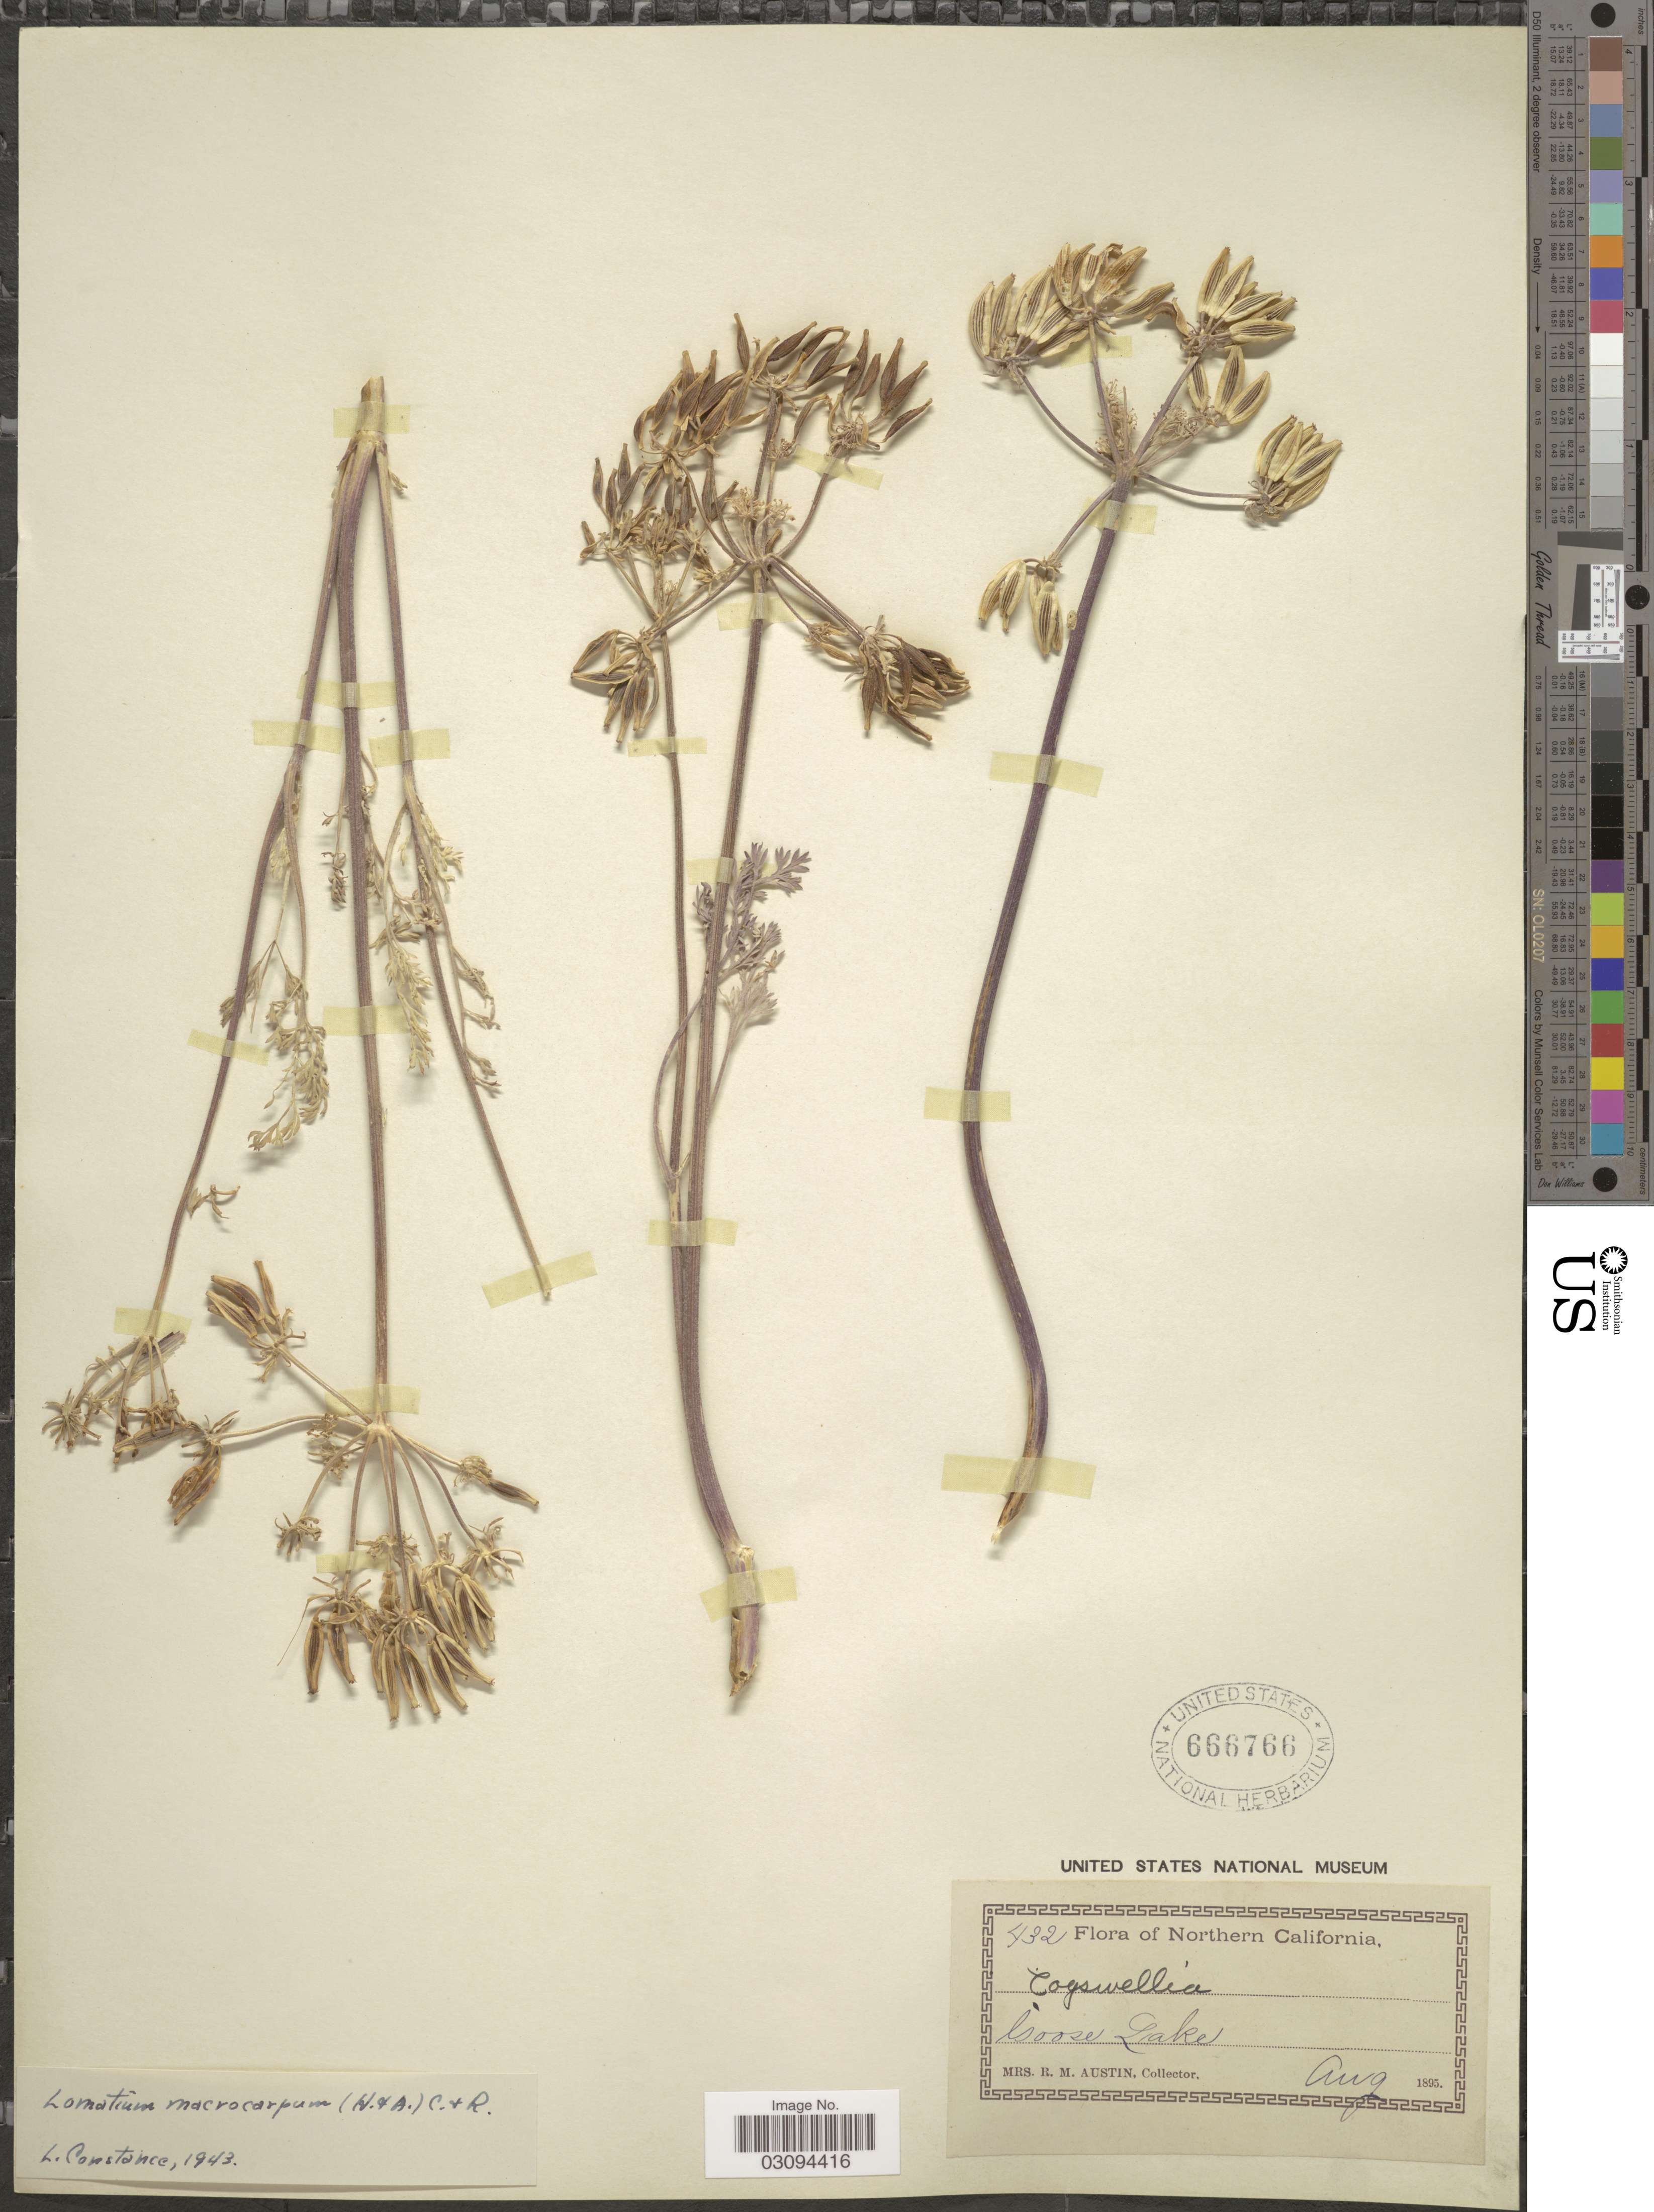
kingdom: Plantae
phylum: Tracheophyta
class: Magnoliopsida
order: Apiales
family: Apiaceae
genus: Lomatium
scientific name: Lomatium macrocarpum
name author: (Hook. et al.) J.M. Coult. & Rose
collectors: R. Austin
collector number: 432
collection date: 1895-08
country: United States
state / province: California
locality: Northern California. Goose Lake.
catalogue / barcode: US 666766